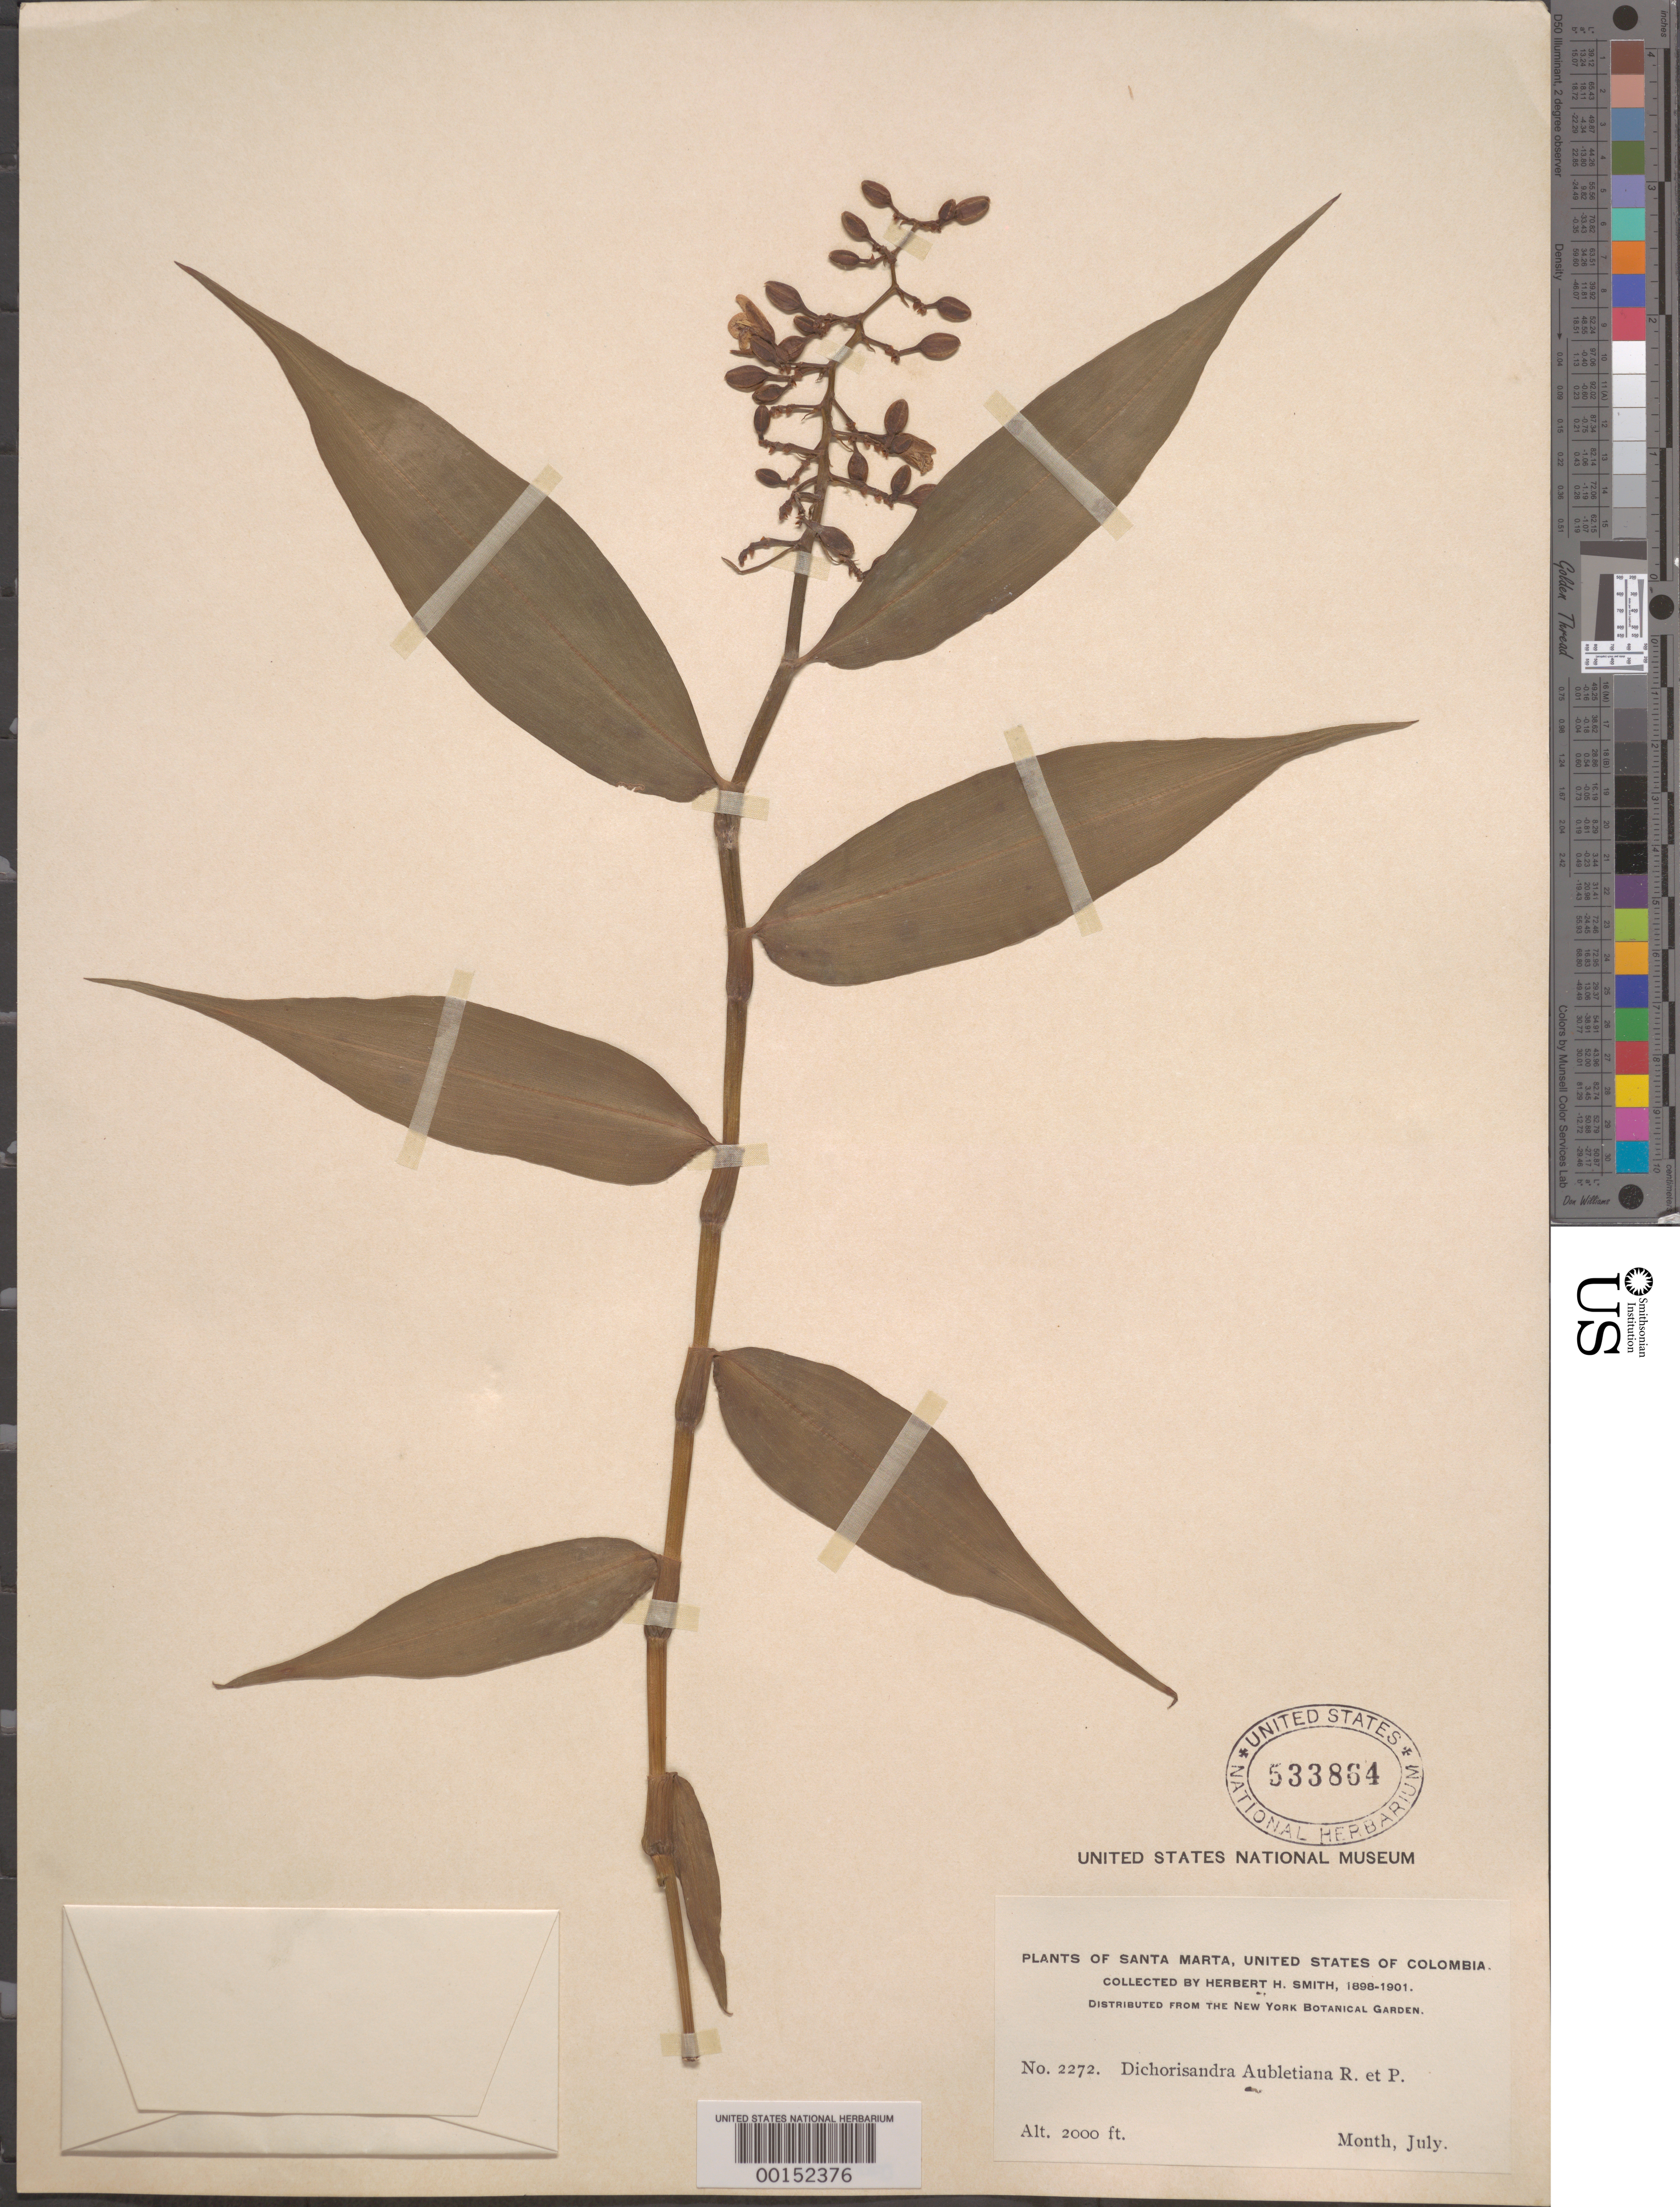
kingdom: Plantae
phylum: Tracheophyta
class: Liliopsida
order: Commelinales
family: Commelinaceae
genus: Dichorisandra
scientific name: Dichorisandra hexandra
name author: (Aubl.) Standl.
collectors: Herbert H. Smith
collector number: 2272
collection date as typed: Jul 1898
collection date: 1898-07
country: Colombia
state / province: Magdalena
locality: Santa Marta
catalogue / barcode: US 533864